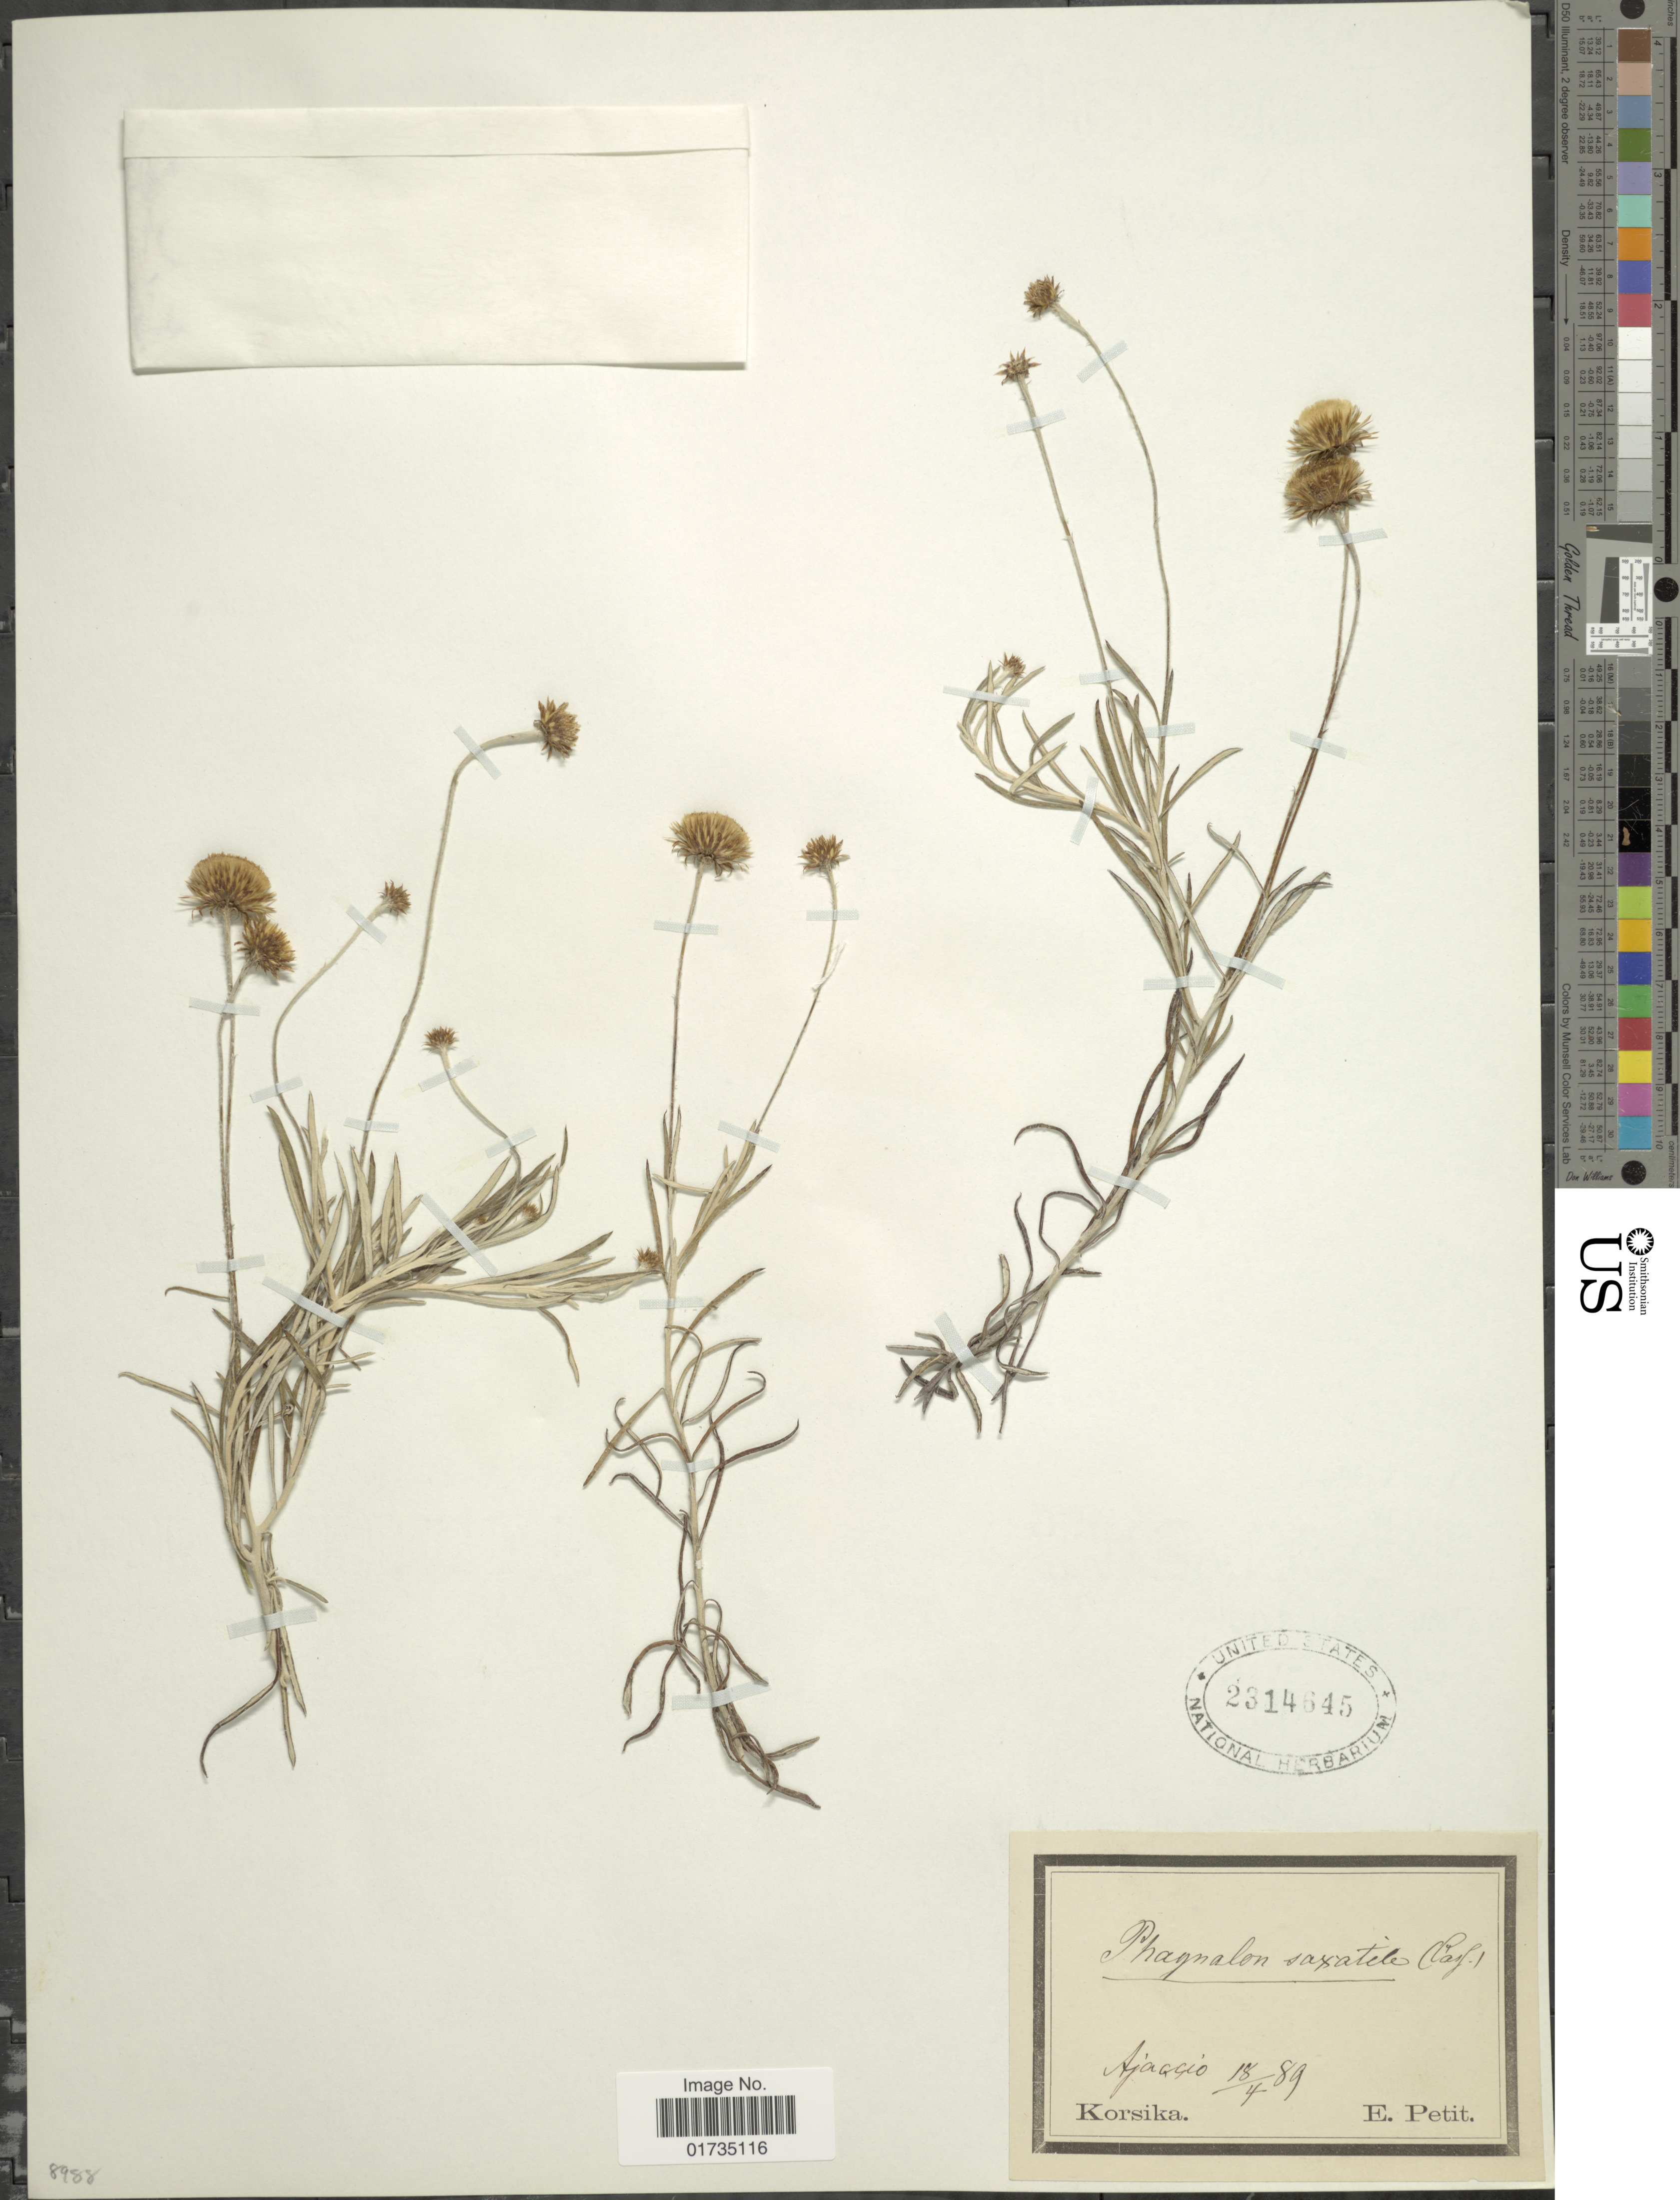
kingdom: Plantae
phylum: Tracheophyta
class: Magnoliopsida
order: Asterales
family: Asteraceae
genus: Phagnalon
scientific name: Phagnalon saxatile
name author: Cass.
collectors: E. Petit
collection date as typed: Transcribed d/m/y: 18/4/89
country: France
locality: Ajaccio. Korsika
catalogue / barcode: US 2314645